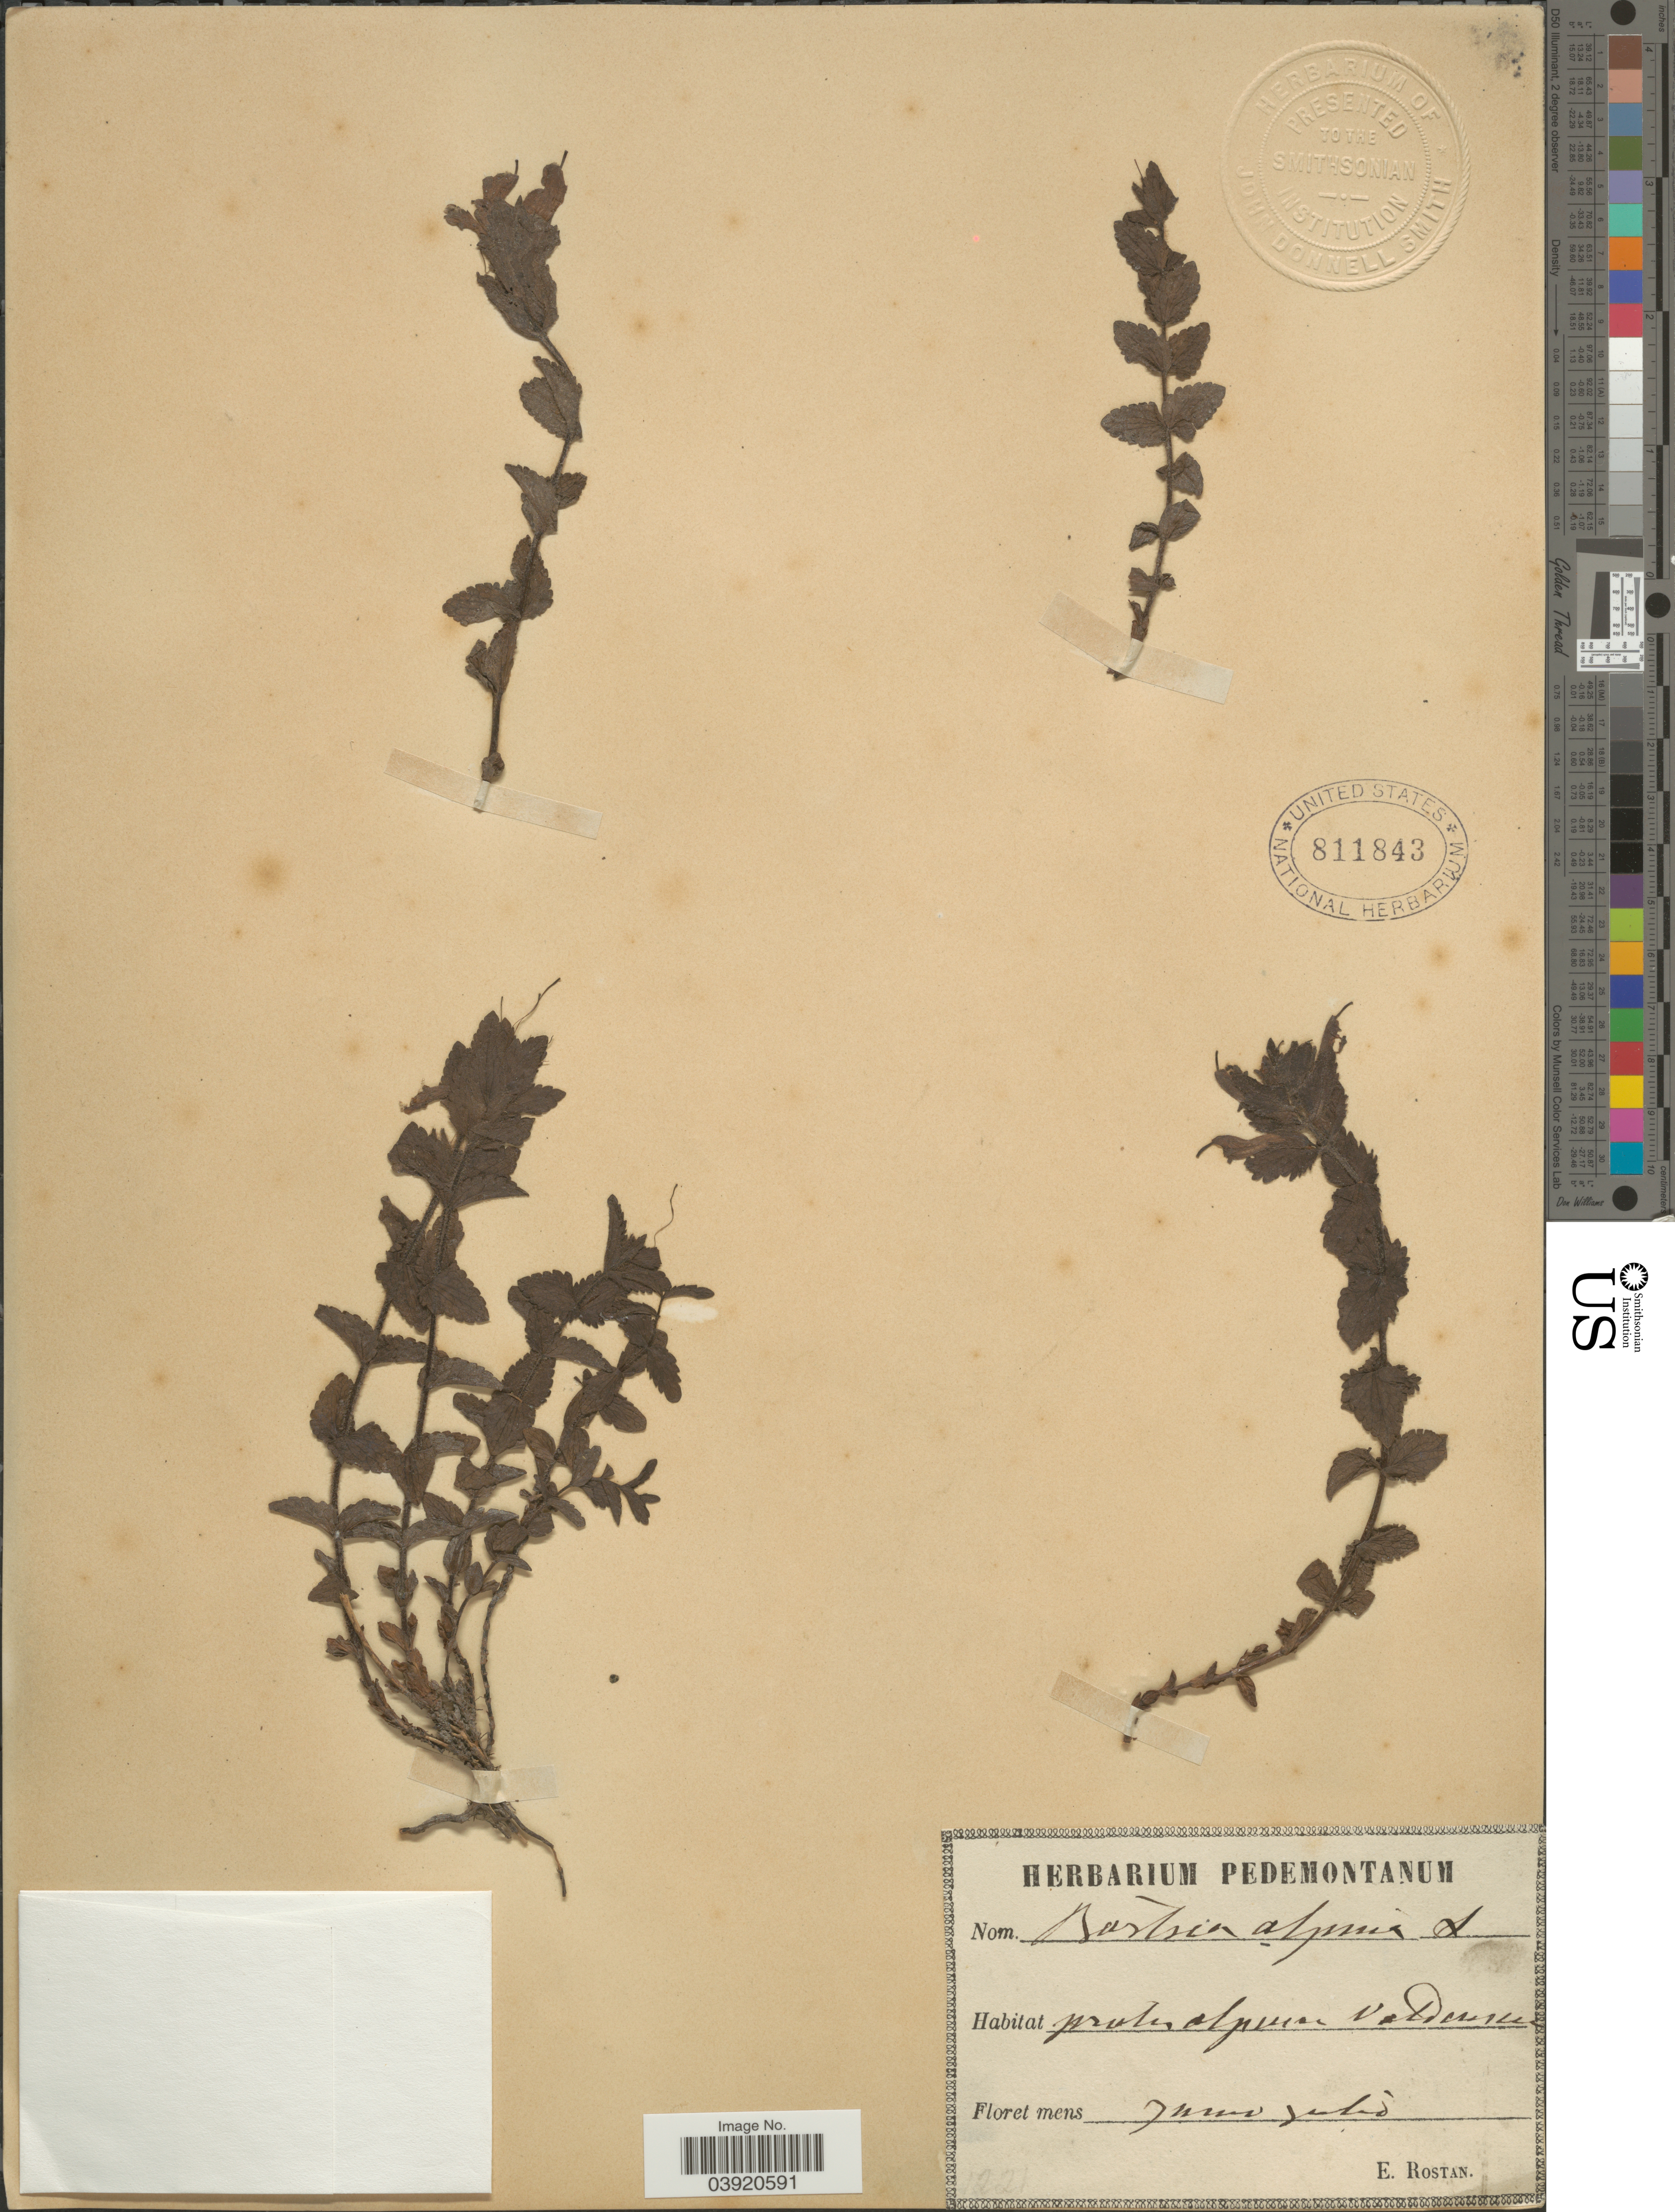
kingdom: Plantae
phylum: Tracheophyta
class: Magnoliopsida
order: Lamiales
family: Orobanchaceae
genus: Bartsia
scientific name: Bartsia alpina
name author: L.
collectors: E. Rostan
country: Italy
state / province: Piedmont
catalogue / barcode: US 811843